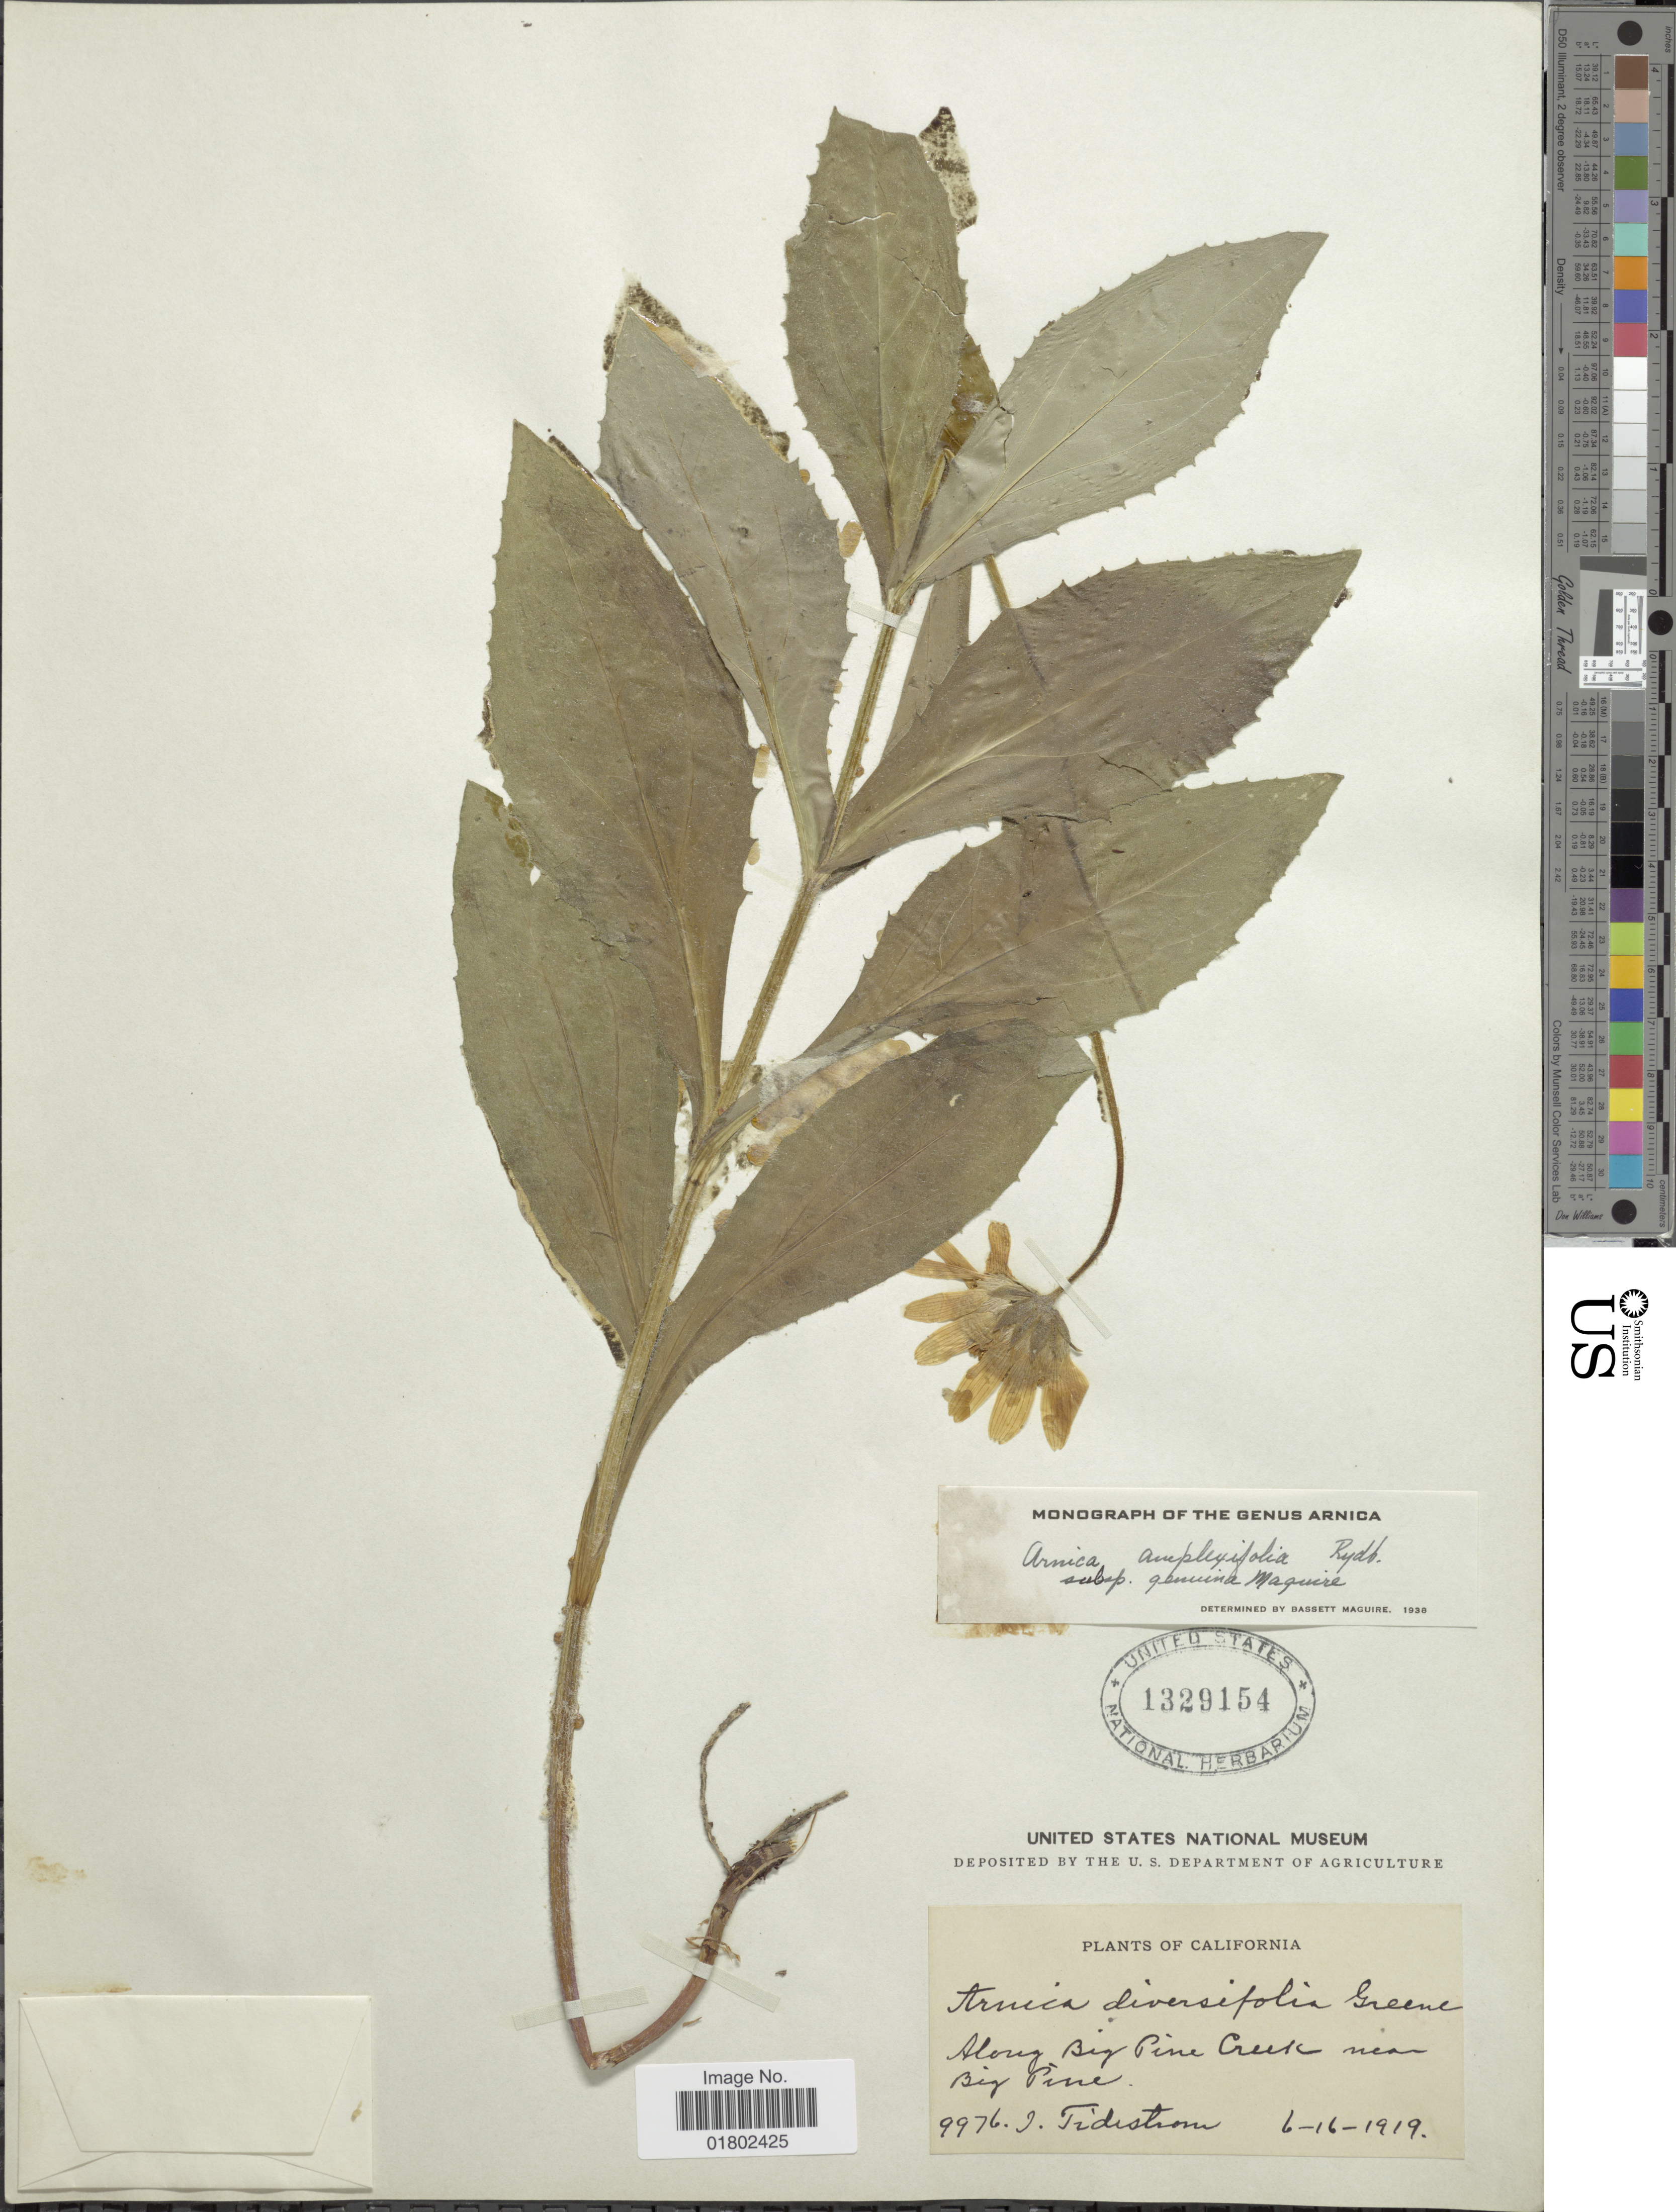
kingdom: Plantae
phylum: Tracheophyta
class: Magnoliopsida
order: Asterales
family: Asteraceae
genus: Arnica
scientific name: Arnica amplexifolia subsp. genuina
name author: Maguire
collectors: J. Tidestrom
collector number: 9976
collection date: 1919-06-16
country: United States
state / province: California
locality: Along Big Pine Creek, near Big Pine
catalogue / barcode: US 1329154